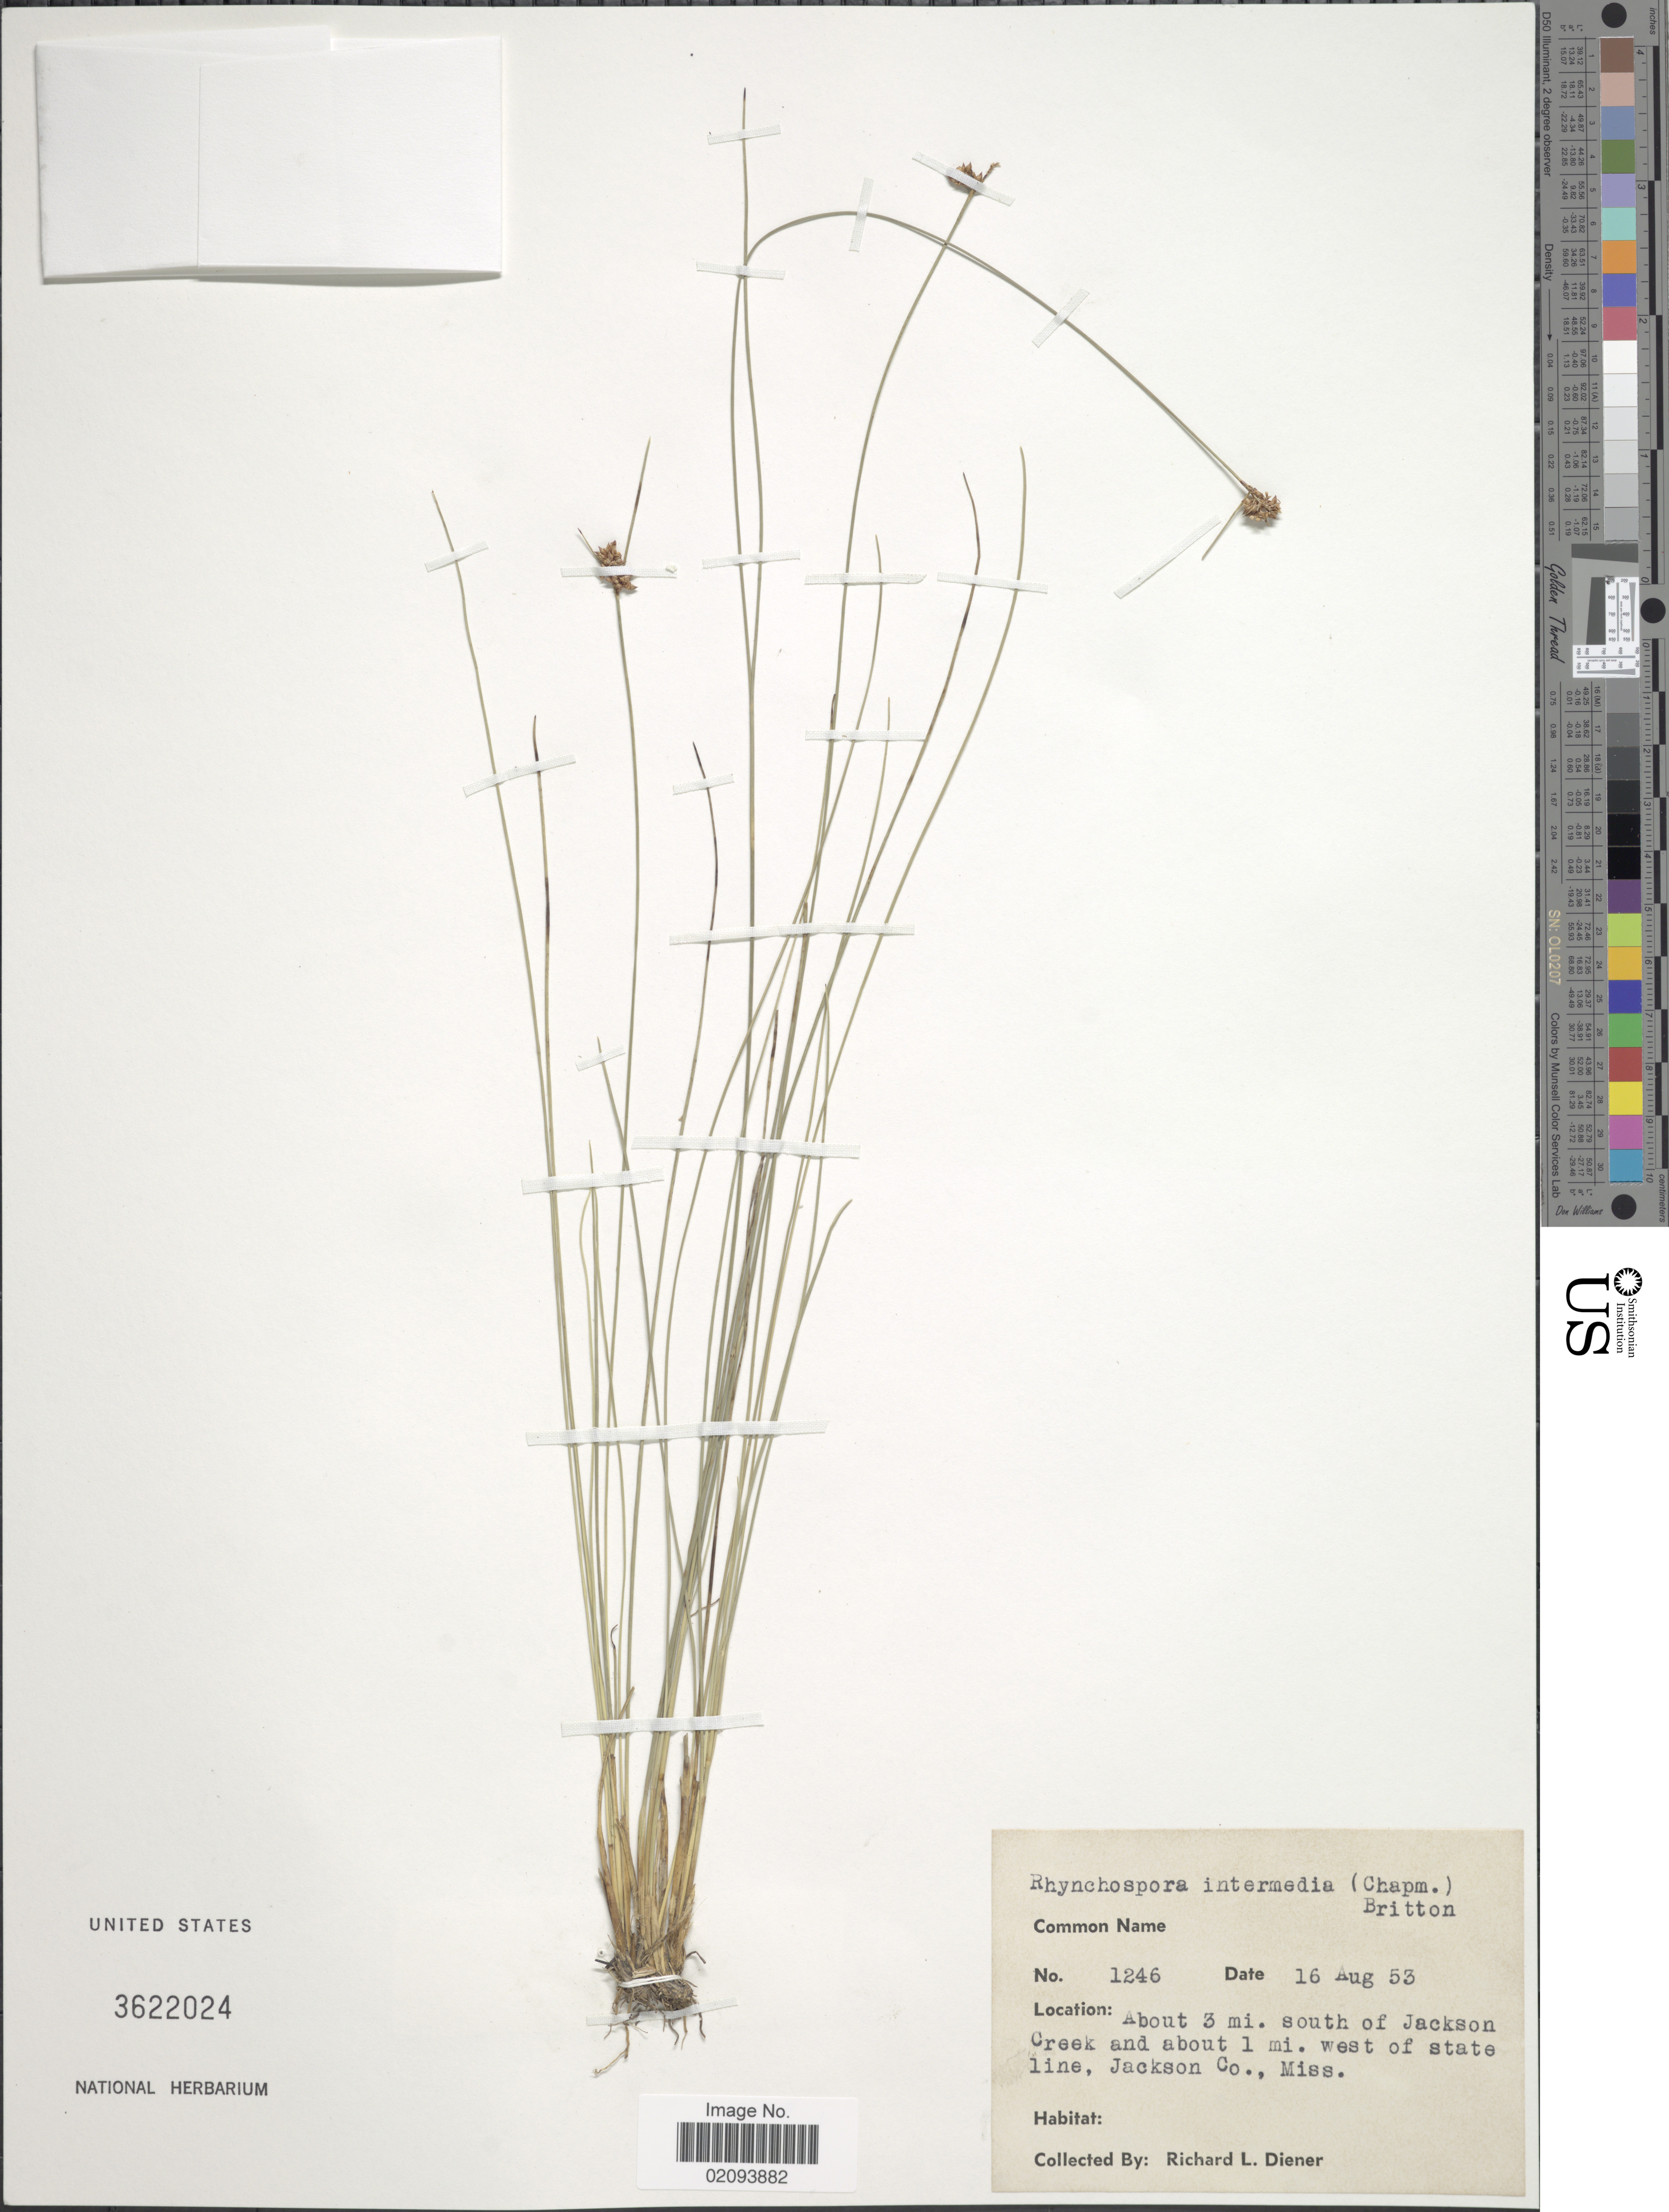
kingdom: Plantae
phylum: Tracheophyta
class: Liliopsida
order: Poales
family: Cyperaceae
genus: Rhynchospora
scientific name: Rhynchospora intermedia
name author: (Chapm.) Britton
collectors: R. Diener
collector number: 1246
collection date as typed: Transcribed d/m/y: 16/8/53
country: United States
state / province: Mississippi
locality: About 3 mi. south of Jackson Creek and about 1 mi. west of state line, Jackson Co.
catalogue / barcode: US 3622024